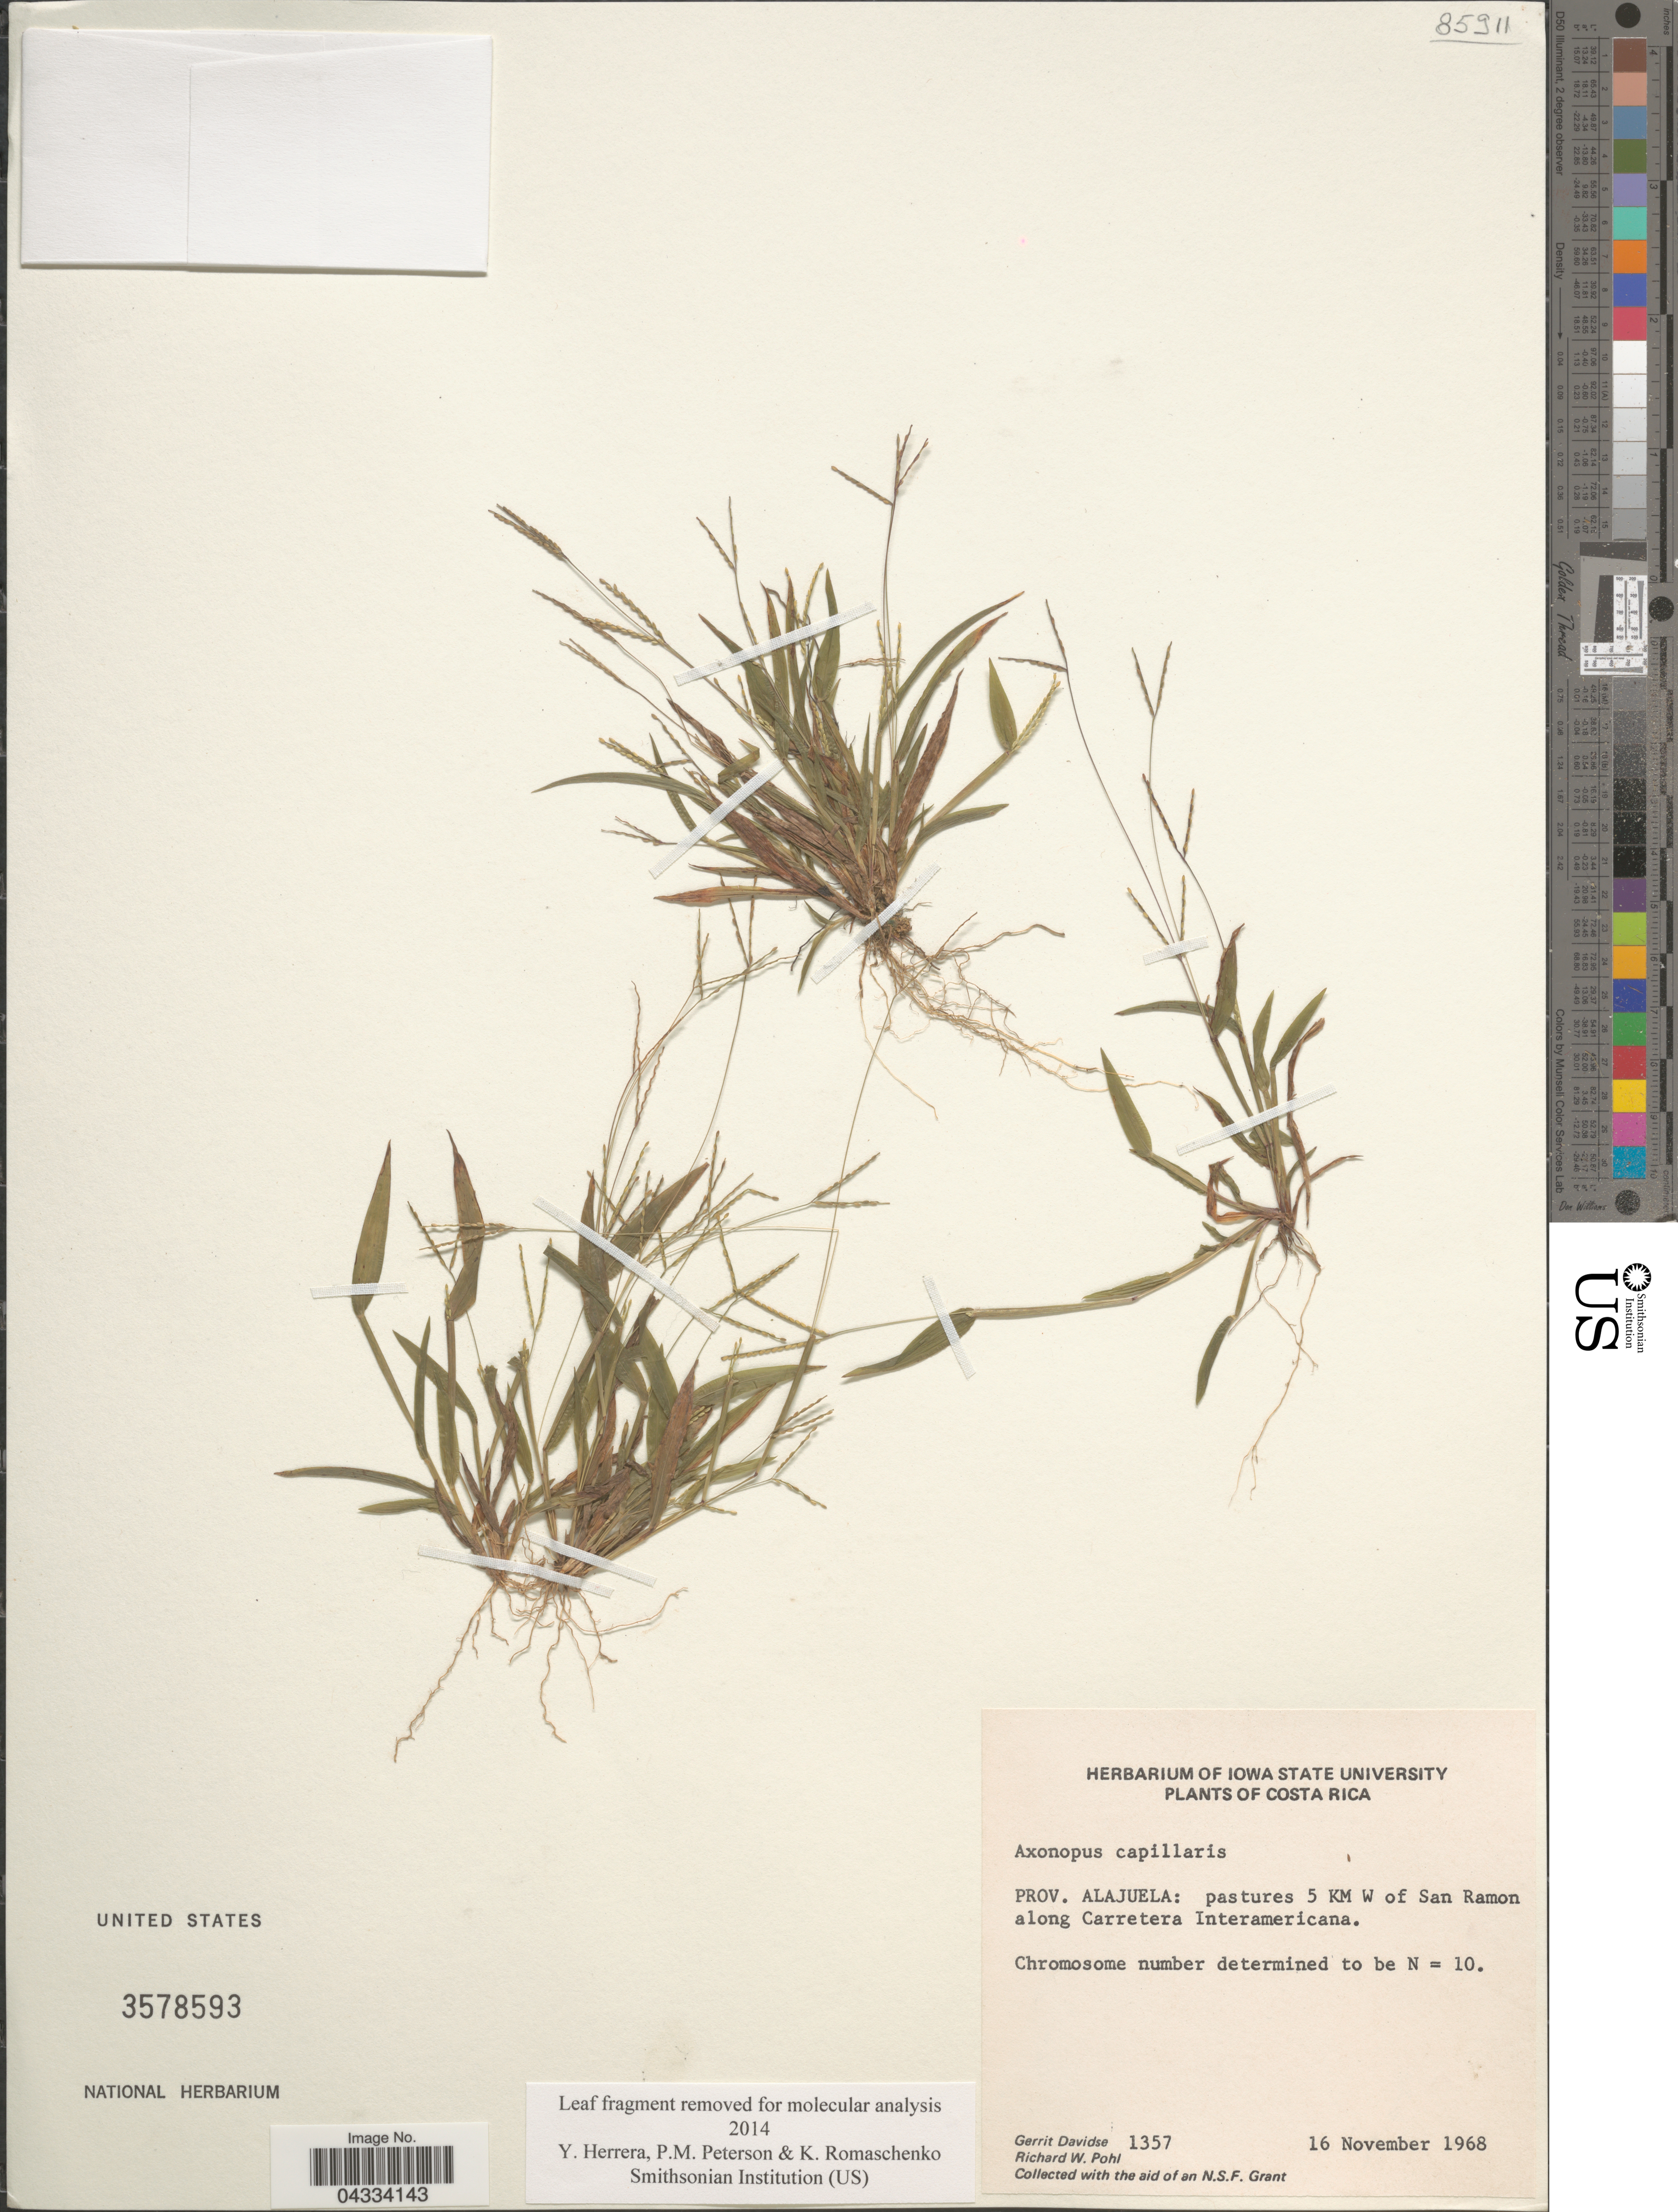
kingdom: Plantae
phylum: Tracheophyta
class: Liliopsida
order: Poales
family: Poaceae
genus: Axonopus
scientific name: Axonopus capillaris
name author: (Lam.) Chase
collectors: G. Davidse & R. W. Pohl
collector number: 1357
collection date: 1968-11-16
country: Costa Rica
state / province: Alajuela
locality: Pastures 5 KM W of San Ramon along Carretera Interamericana.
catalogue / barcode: US 3578593